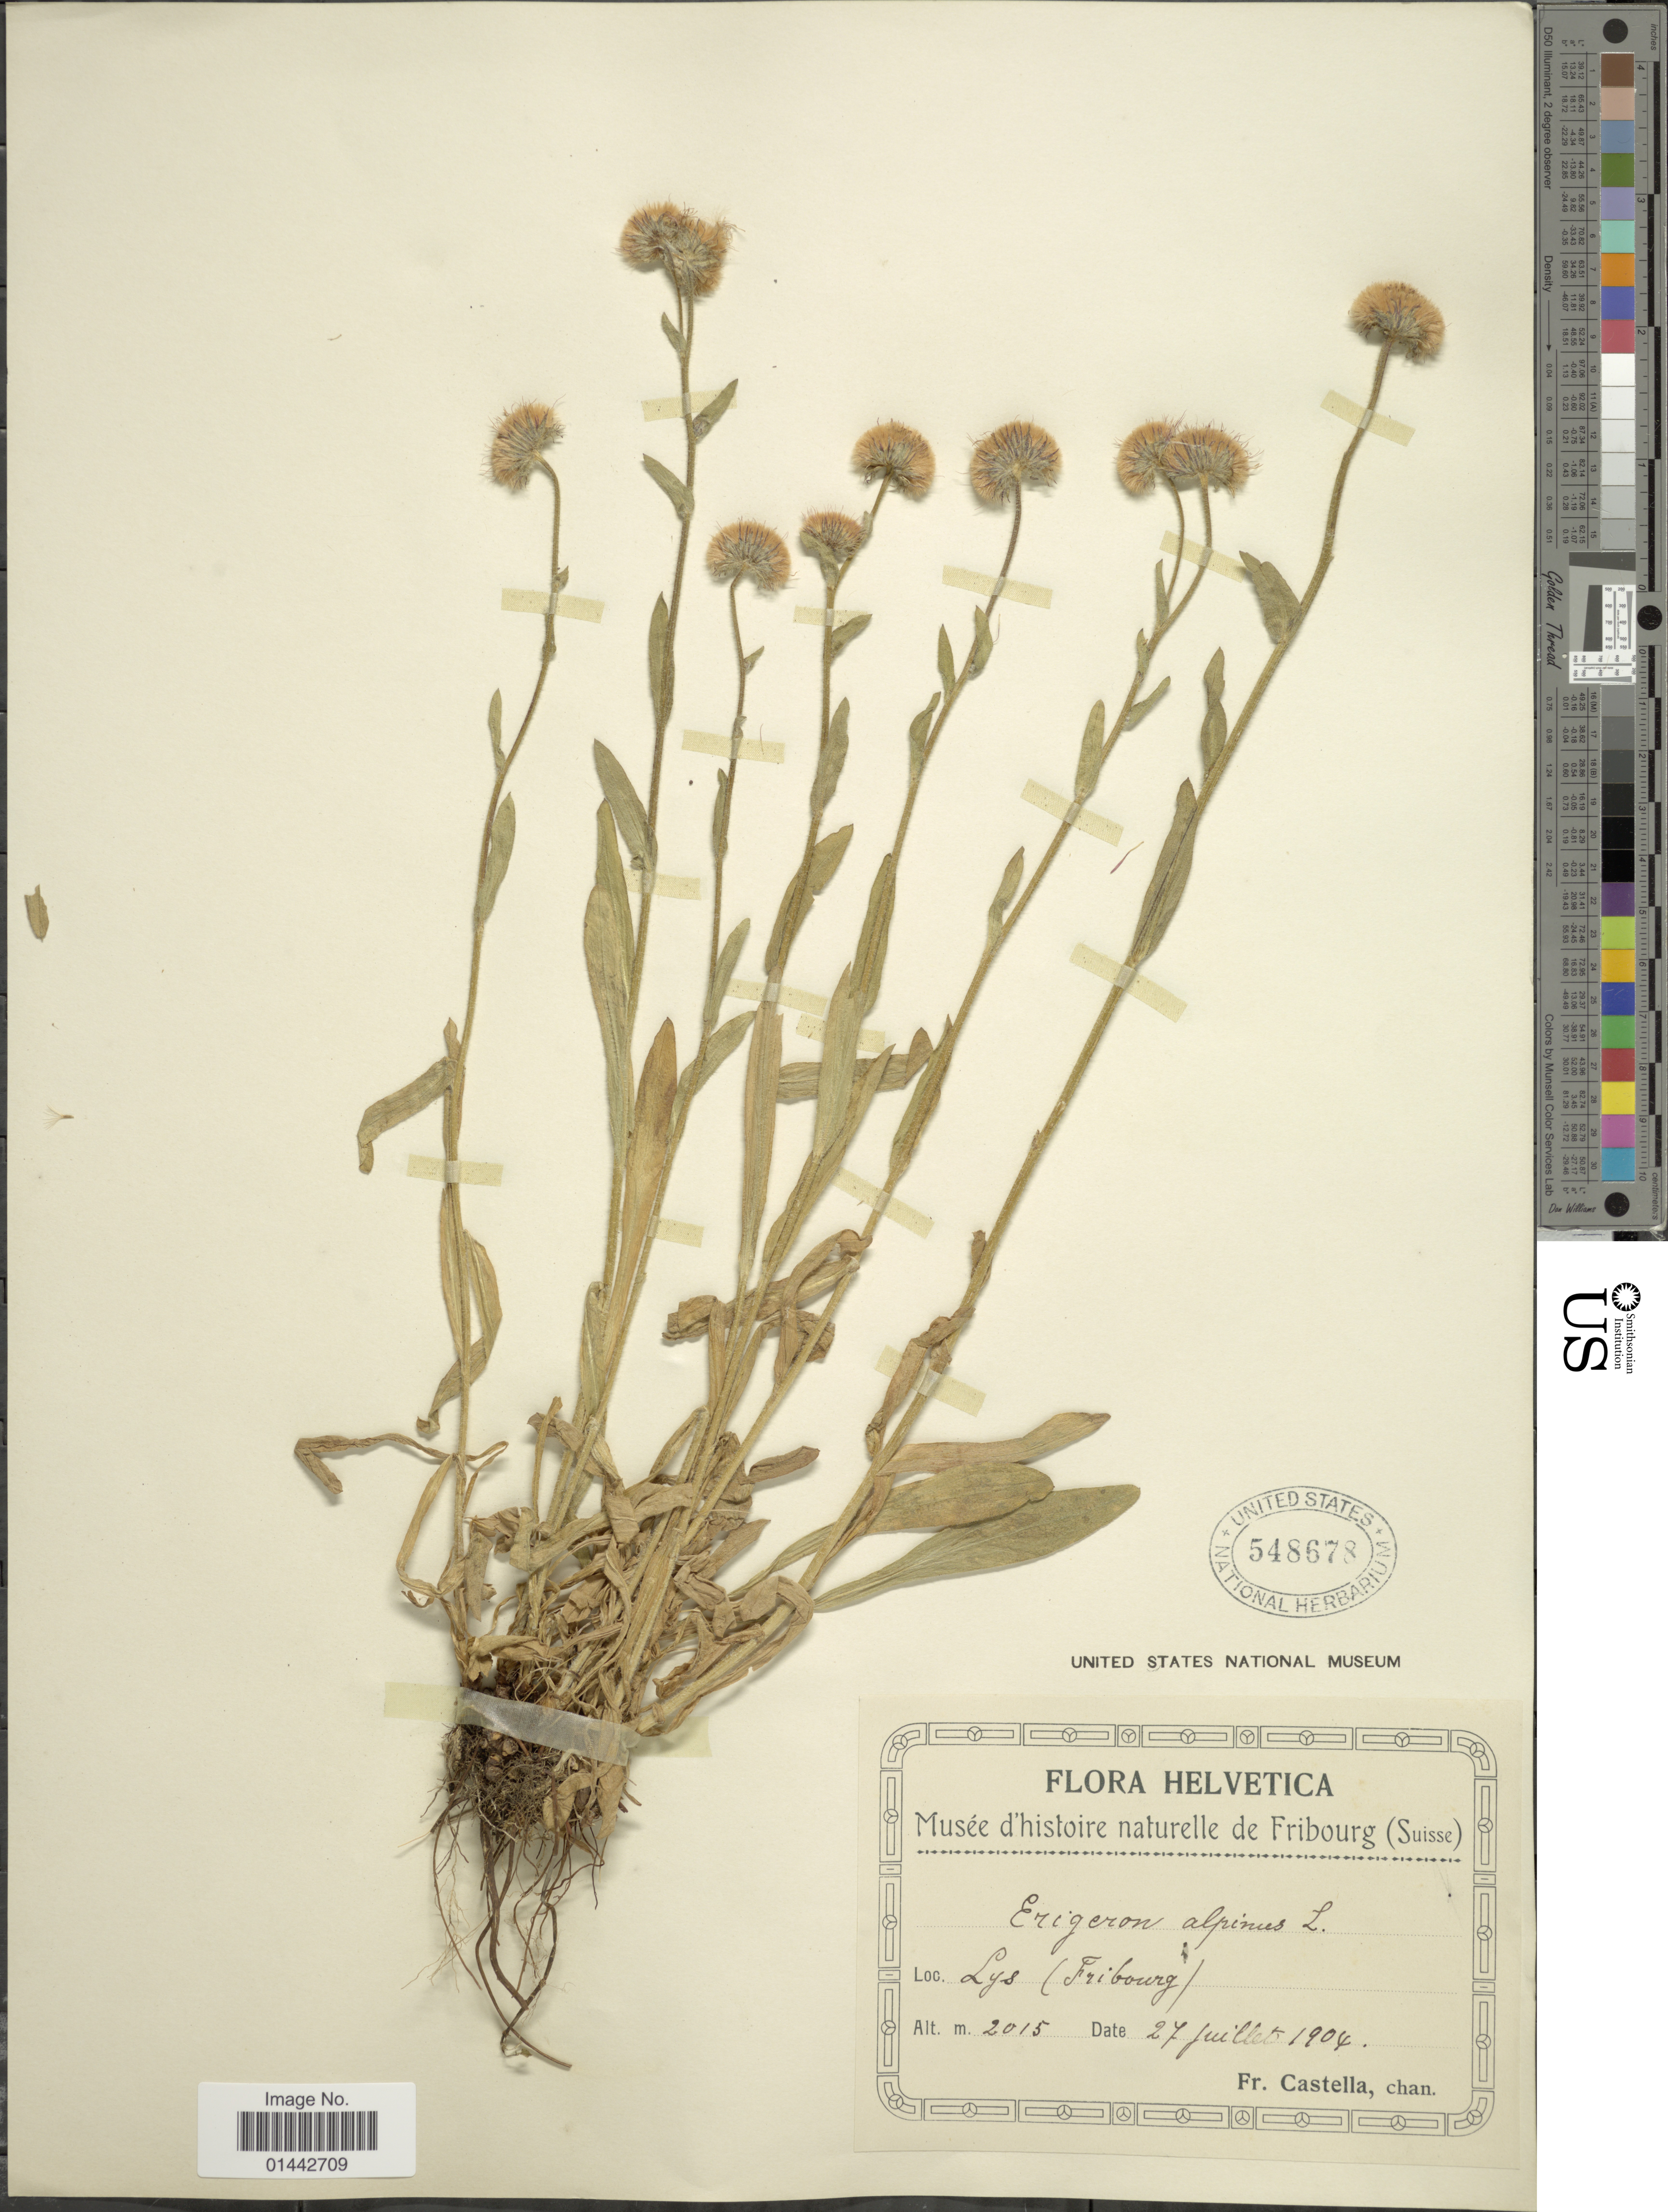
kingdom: Plantae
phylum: Tracheophyta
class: Magnoliopsida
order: Asterales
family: Asteraceae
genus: Erigeron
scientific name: Erigeron alpinus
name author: L.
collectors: Fr. Castella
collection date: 1904-07-27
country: Switzerland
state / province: Fribourg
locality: Lys, Helvetica.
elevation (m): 2015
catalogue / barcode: US 548678